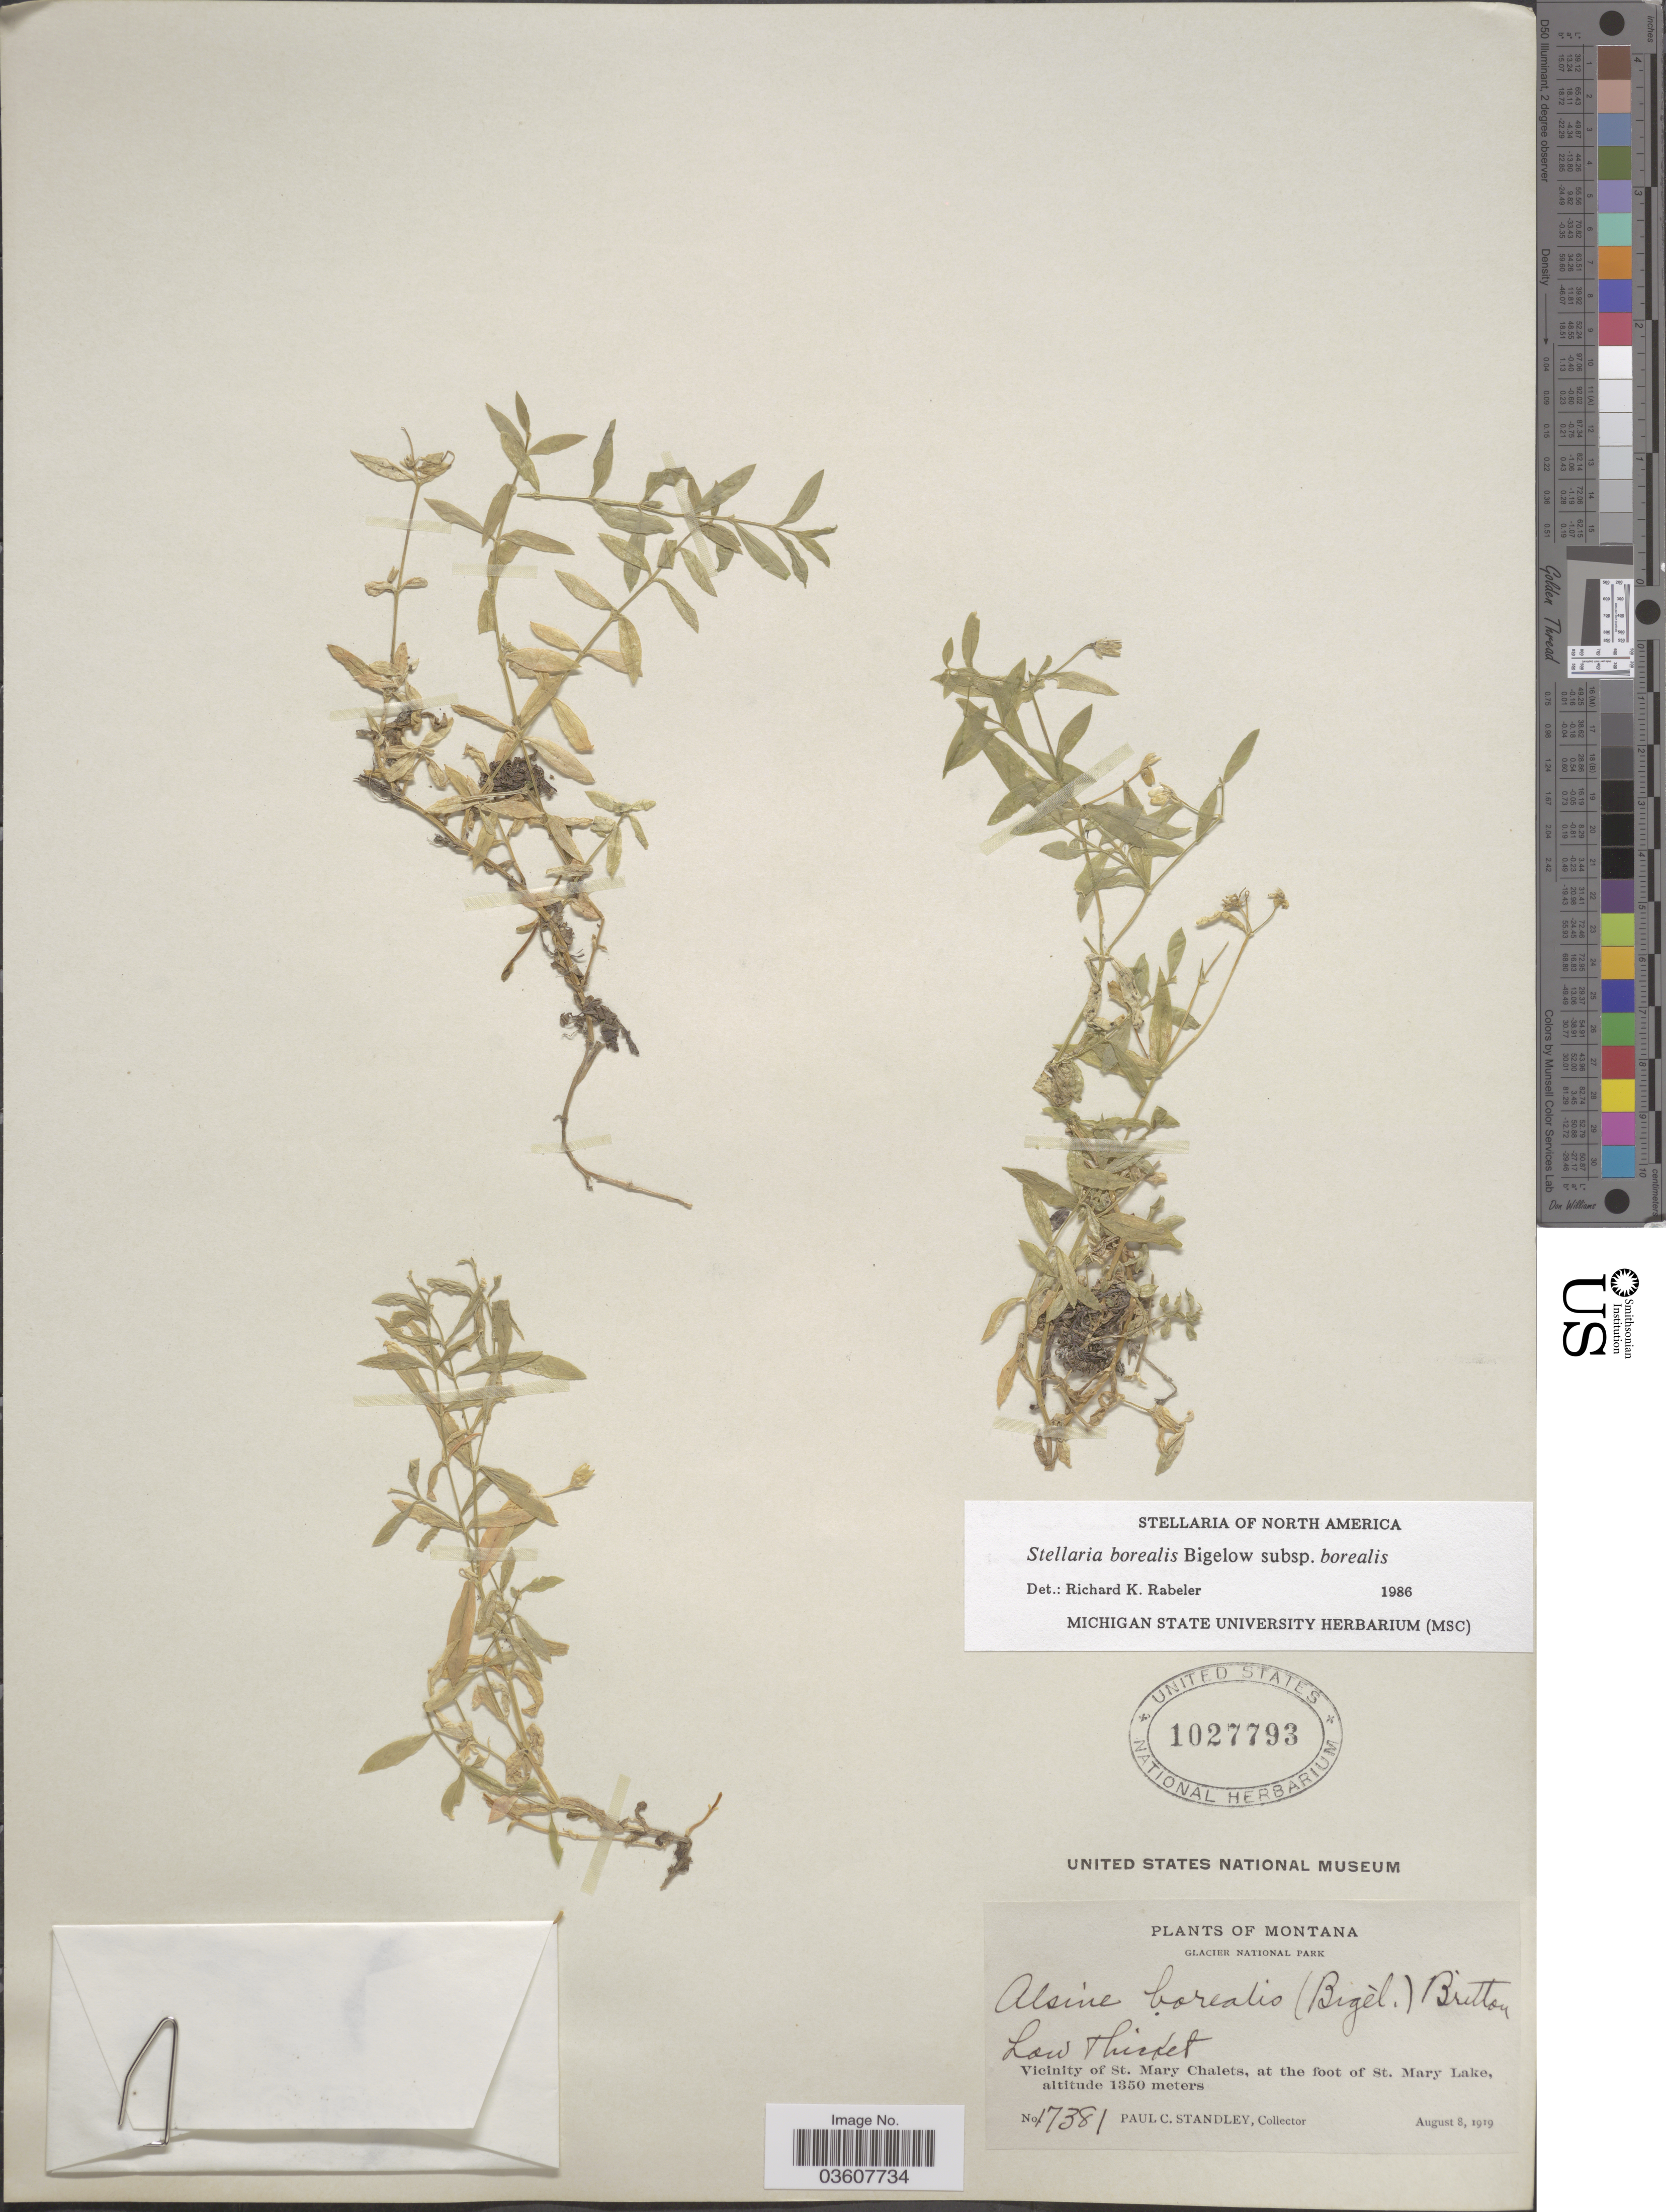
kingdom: Plantae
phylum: Tracheophyta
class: Magnoliopsida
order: Caryophyllales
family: Caryophyllaceae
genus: Stellaria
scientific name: Stellaria borealis subsp. borealis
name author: Bigelow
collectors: P. C. Standley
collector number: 17381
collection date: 1919-08-08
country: United States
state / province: Montana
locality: Glacier National Park. Vicinity of St. Mary Chalets, at the foot of St. Mary Lake.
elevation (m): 1350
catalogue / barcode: US 1027793